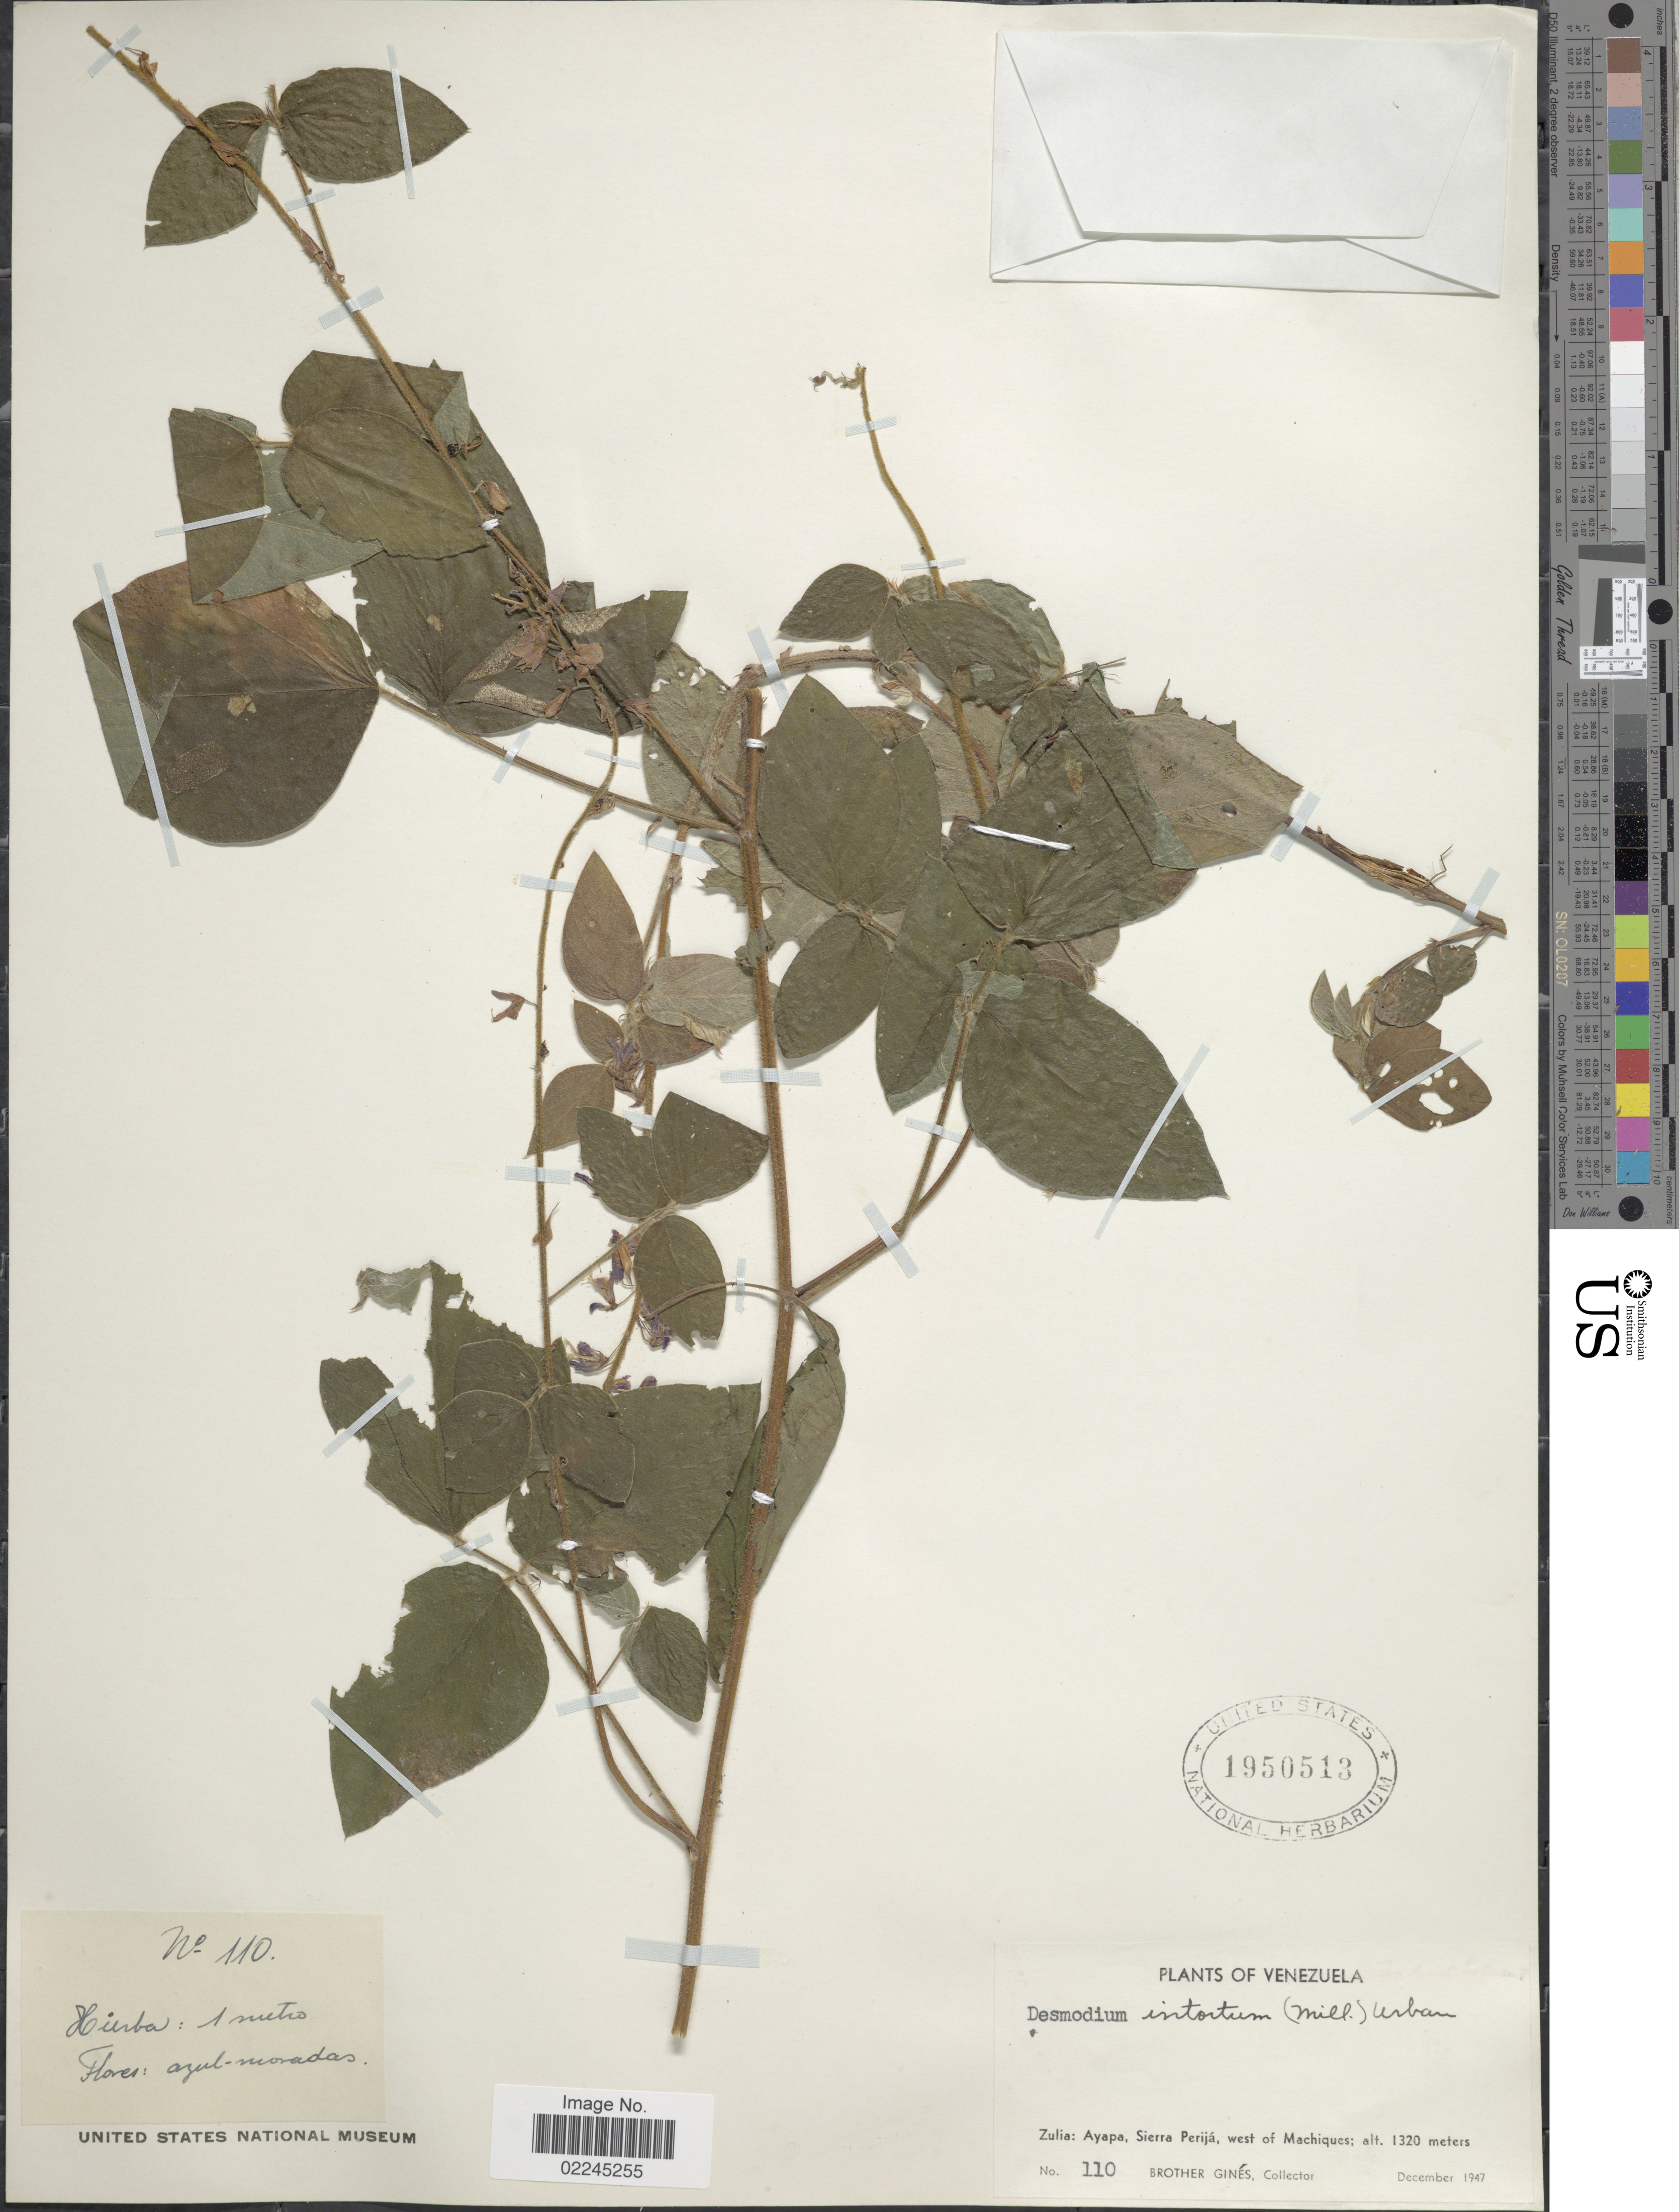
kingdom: Plantae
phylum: Tracheophyta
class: Magnoliopsida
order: Fabales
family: Fabaceae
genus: Desmodium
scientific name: Desmodium intortum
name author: (Mill.) Urb.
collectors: Bro. Gines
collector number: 110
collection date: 1947-12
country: Venezuela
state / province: Zulia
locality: Ayapa, Sierra Perija, west of Machiques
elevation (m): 1320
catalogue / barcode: US 1950513